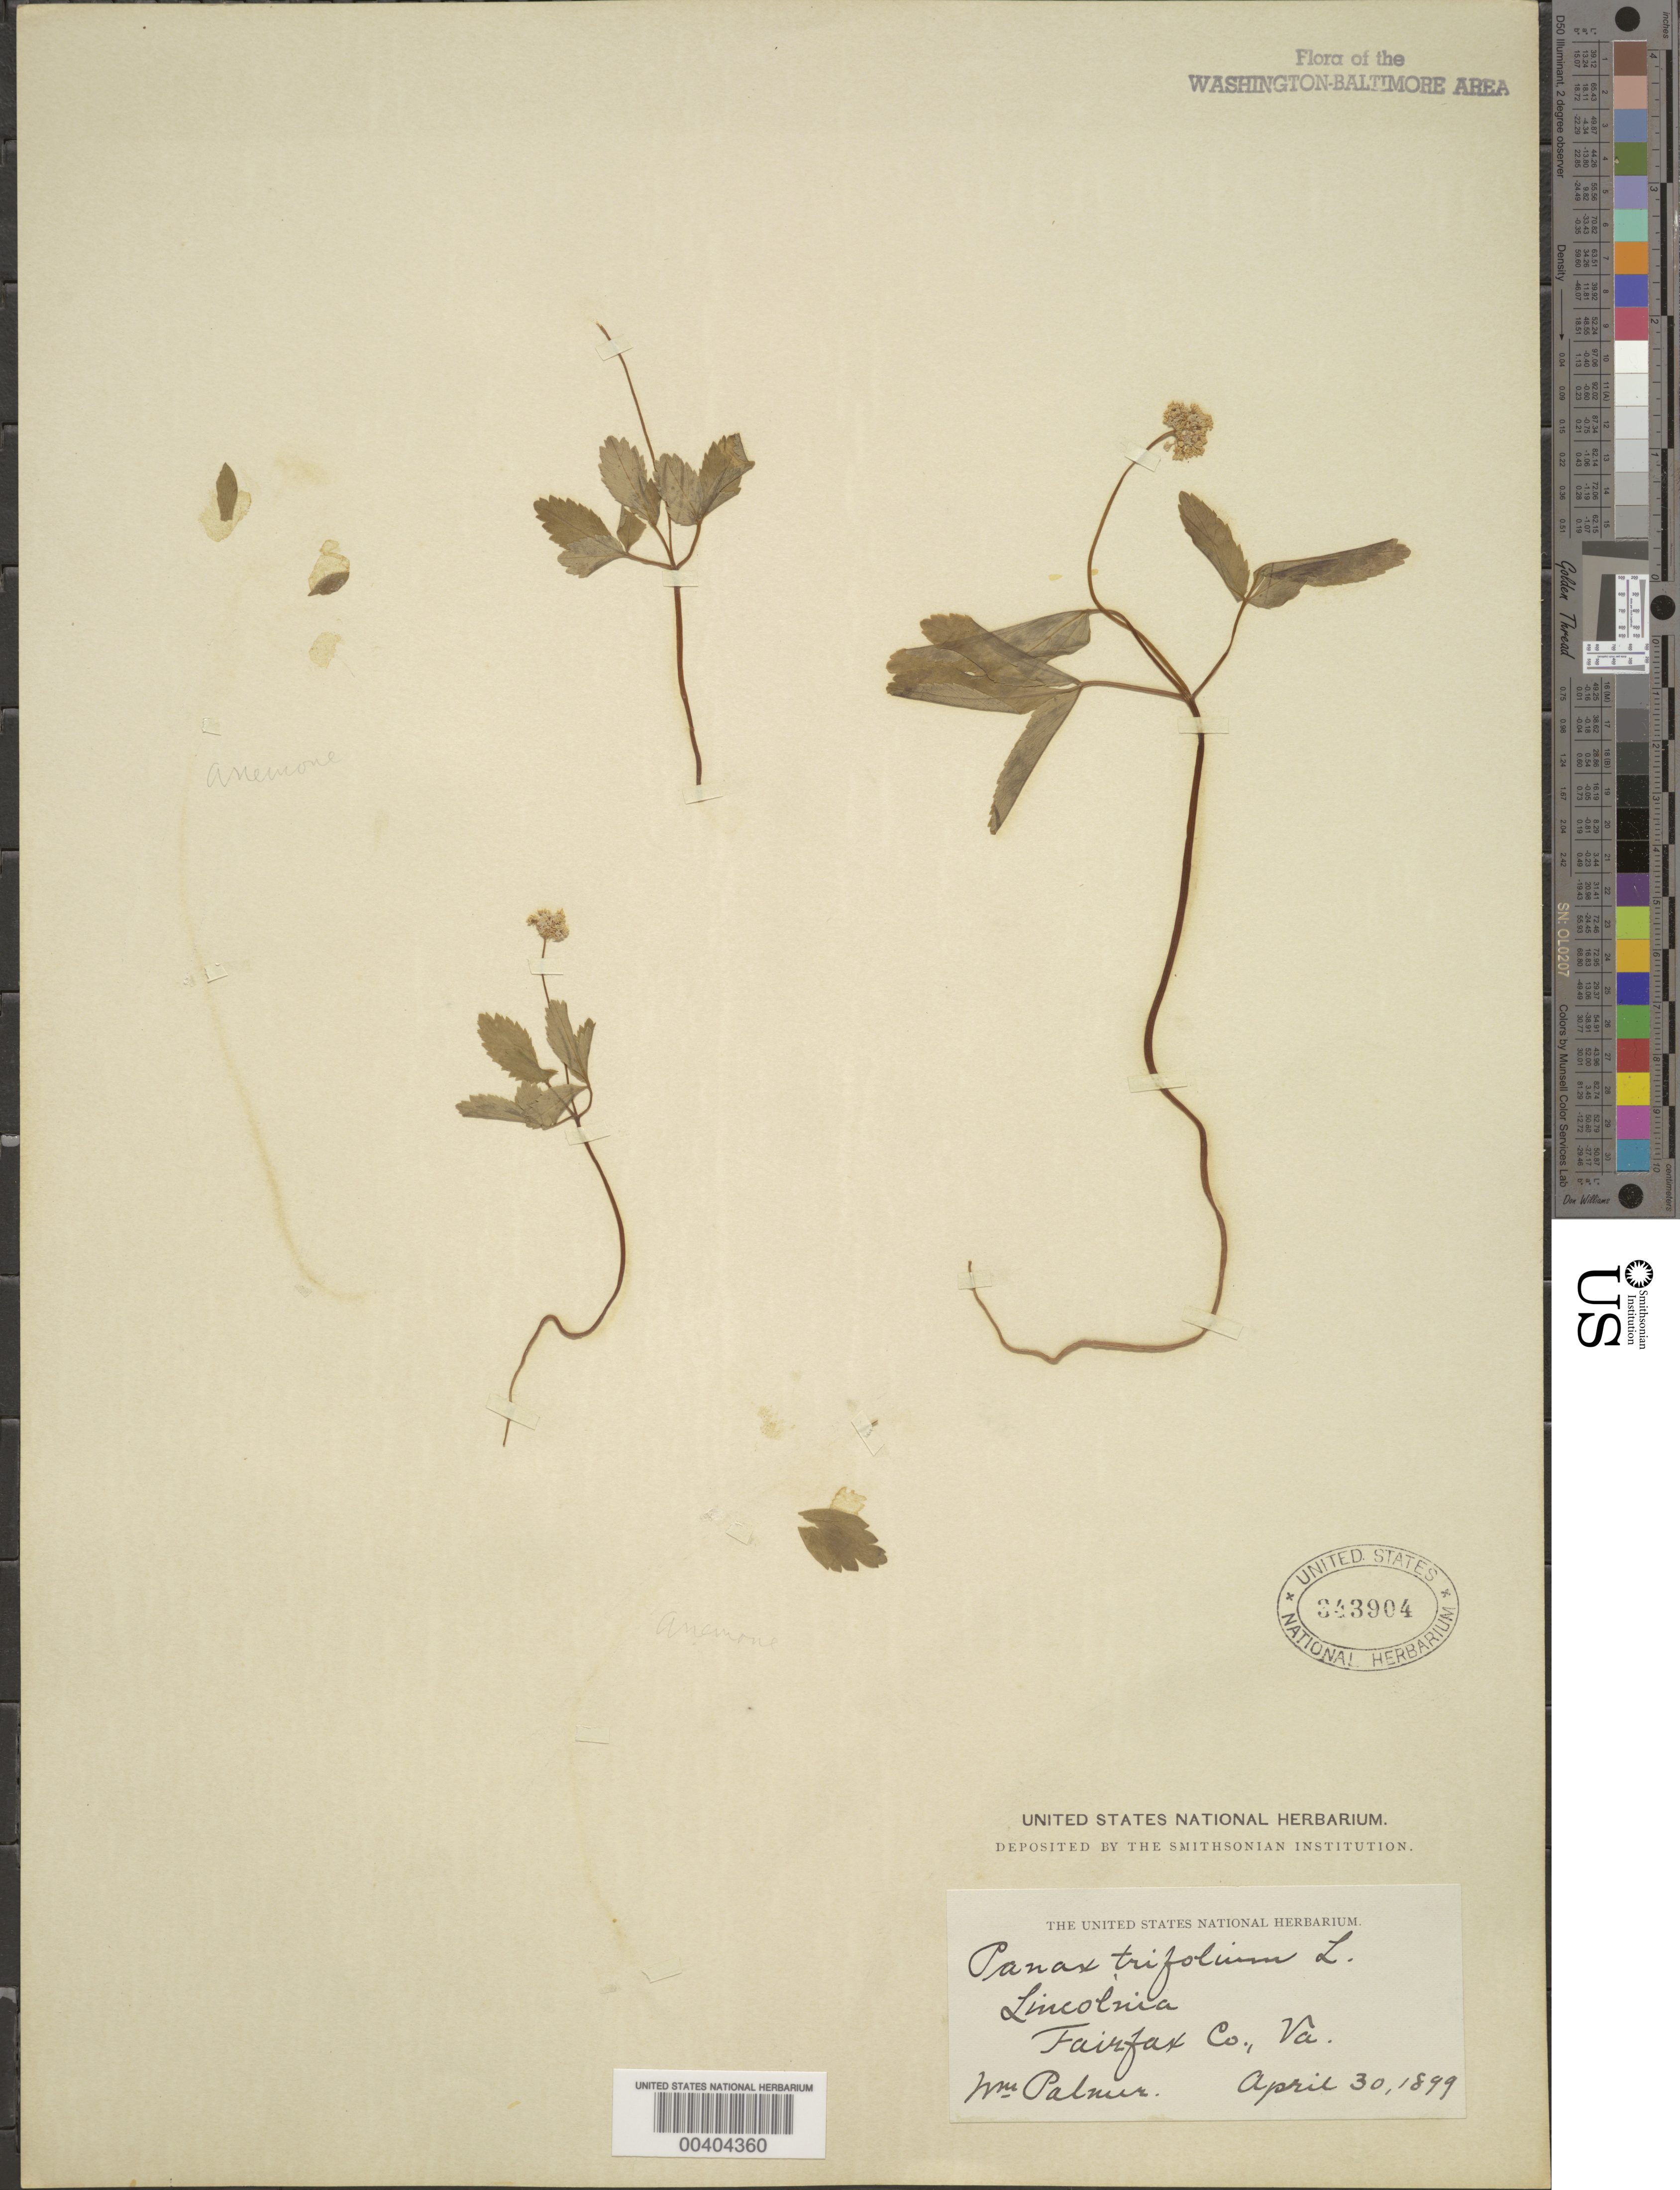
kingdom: Plantae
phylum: Tracheophyta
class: Magnoliopsida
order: Apiales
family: Araliaceae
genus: Panax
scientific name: Panax trifolius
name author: L.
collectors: W. Palmer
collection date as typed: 30 Apr 1899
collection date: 1899-04-30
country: United States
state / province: Virginia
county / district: Fairfax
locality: Lincolnia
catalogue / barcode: US 343904